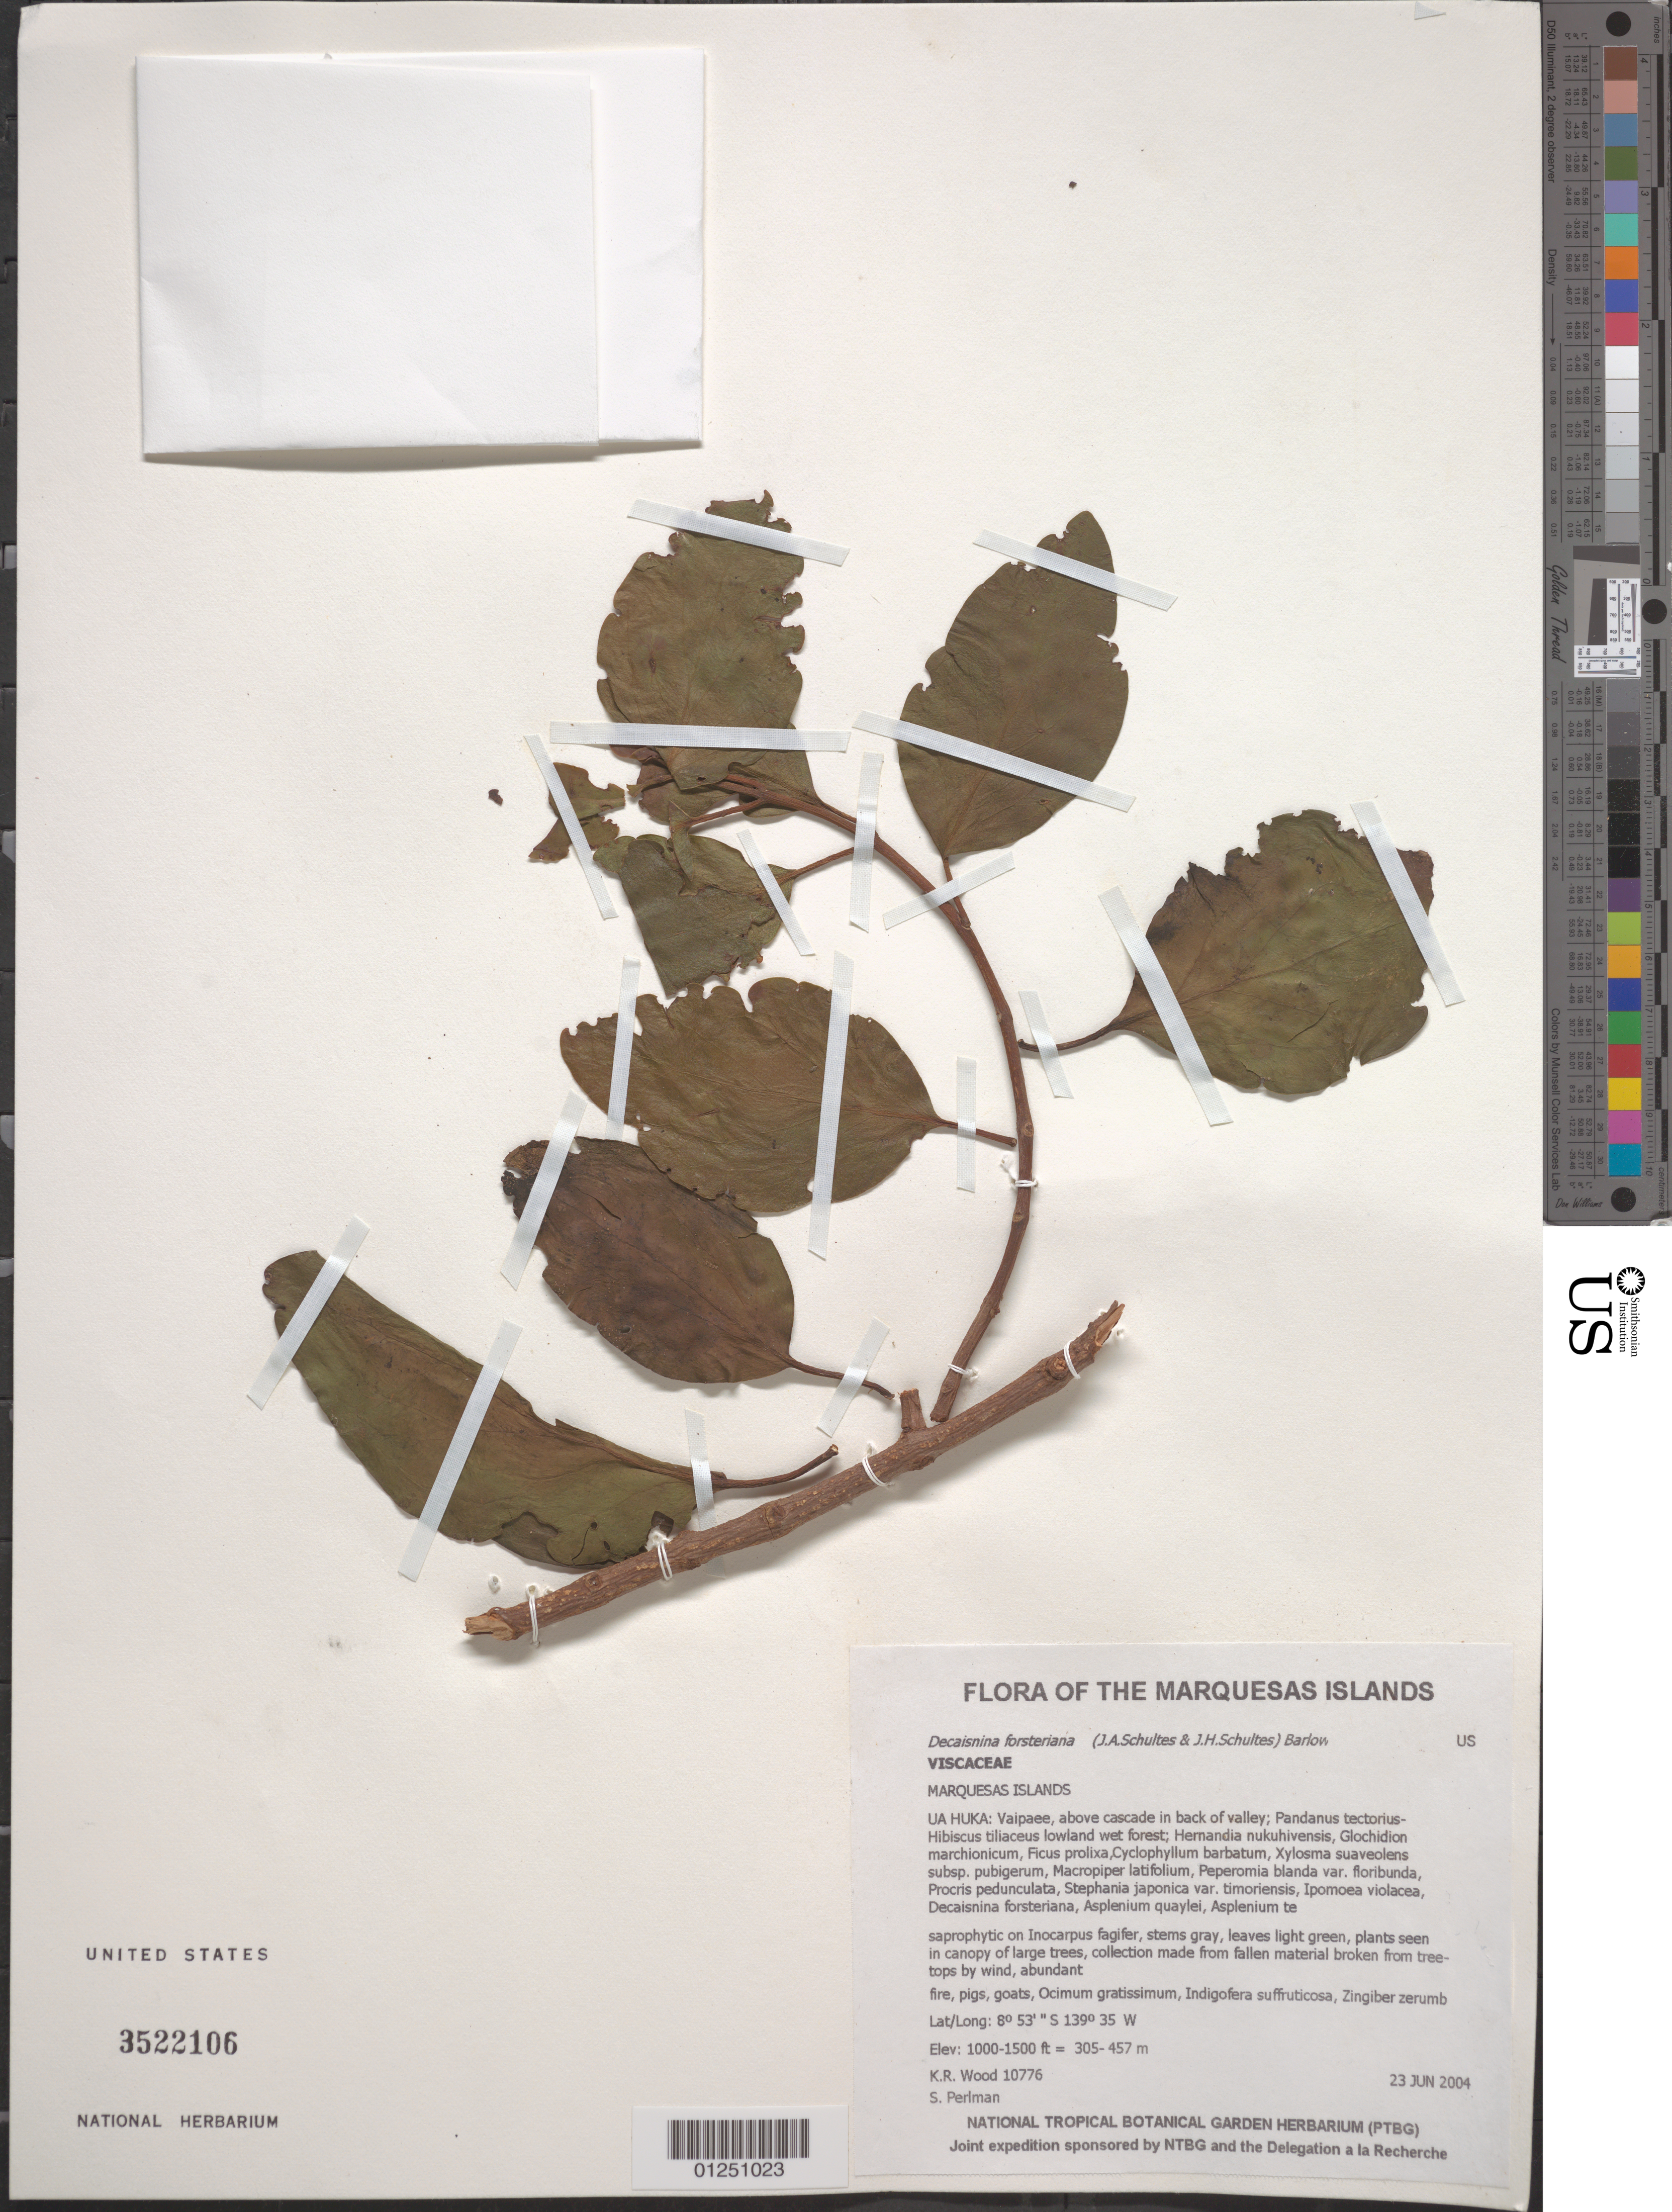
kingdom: Plantae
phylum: Tracheophyta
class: Magnoliopsida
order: Santalales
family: Loranthaceae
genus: Decaisnina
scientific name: Decaisnina forsteriana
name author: (Schult. & Schult. f.) Barlow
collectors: K. R. Wood & S. P. Perlman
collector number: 10776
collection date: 2004-06-23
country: French Polynesia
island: Ua Huka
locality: Vaipaee, above cascade in back of valley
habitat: Pandanus tectorius - Hibiscus tiliaceus lowland wet forest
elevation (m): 305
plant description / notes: Fire, pigs, goats, Ocimum gratissimum, Indigofera suffruticosa, Zingiber zerumbet, Adenostemma viscosum, Elephantopus mollis, Ageratum conyzoides, Cyanthillium cinereum, Emilia sonchifolia var. javanica, Pseudelephantopus spicatus, Crotalaria retusa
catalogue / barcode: US 3522106